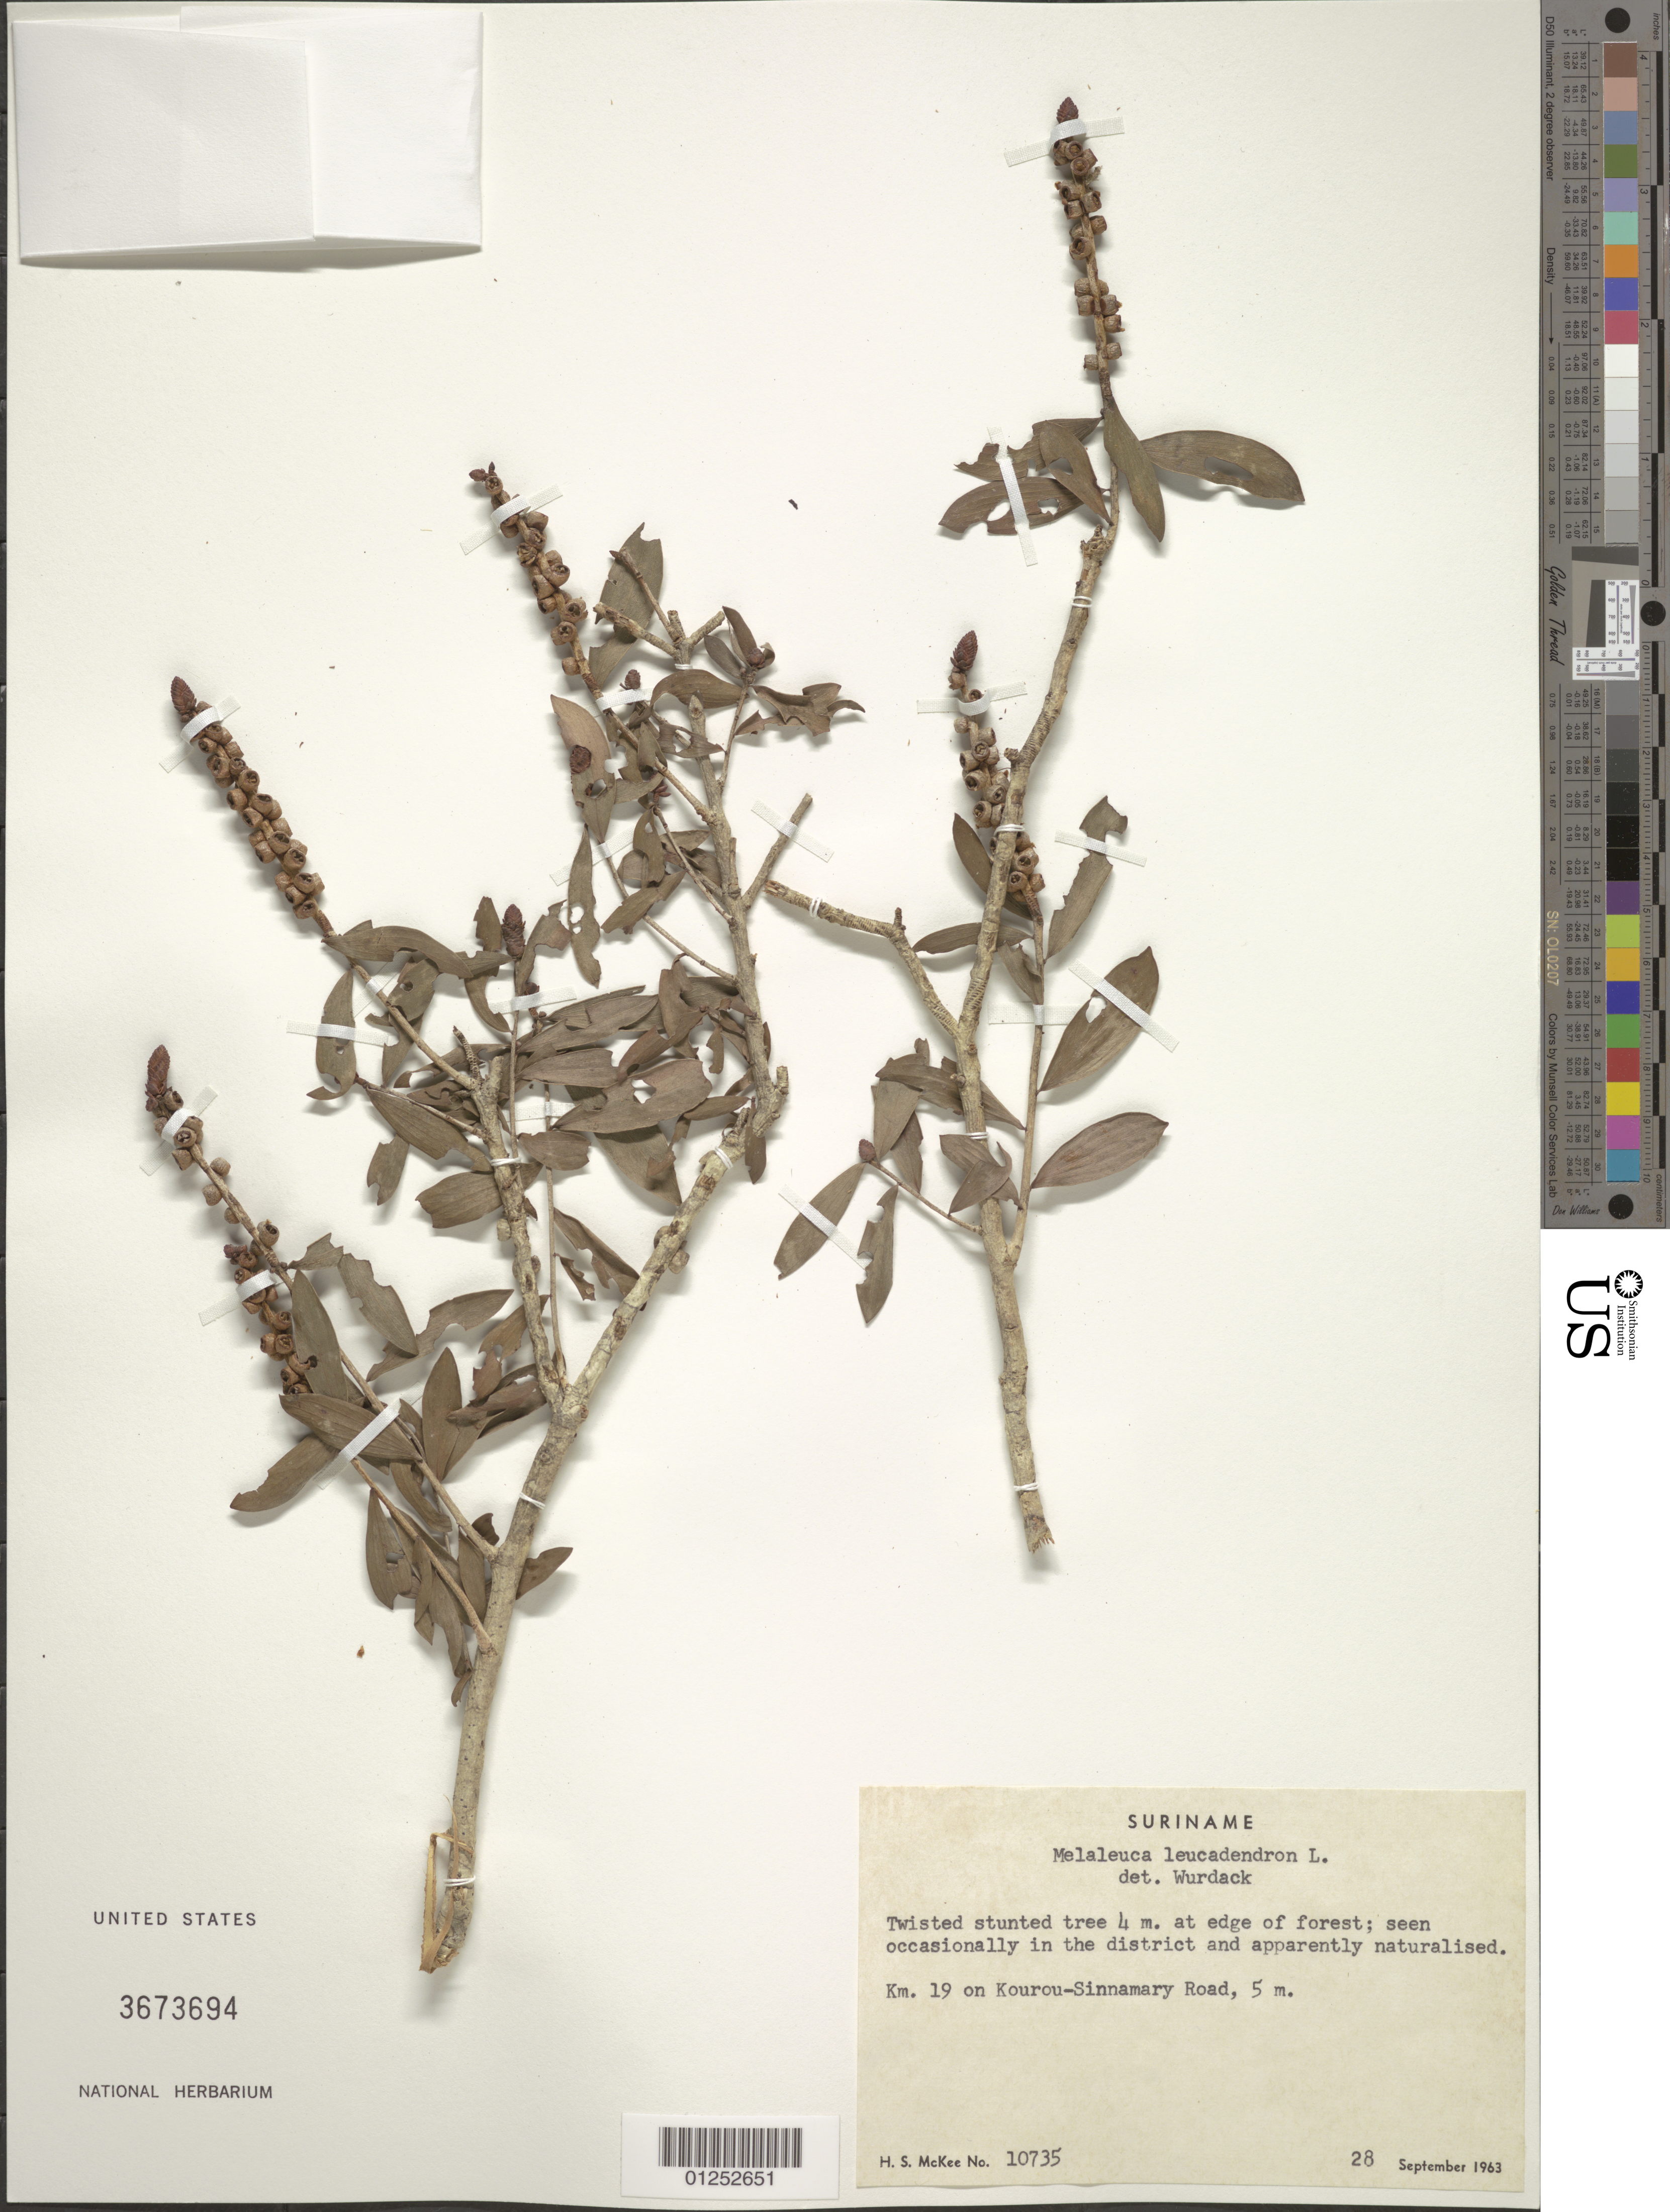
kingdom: Plantae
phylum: Tracheophyta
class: Magnoliopsida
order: Myrtales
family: Myrtaceae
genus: Melaleuca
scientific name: Melaleuca leucadendra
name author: (L.) L.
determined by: Wurdack, John J., (US), US (UNITED STATES)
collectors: H. S. McKee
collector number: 10735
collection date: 1963-09-28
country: Suriname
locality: Km. 19 on Kourou-Sinnamary Road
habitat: At edge of forest. Seen occasionally in the district and apparently naturalized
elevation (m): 5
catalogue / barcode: US 3673694